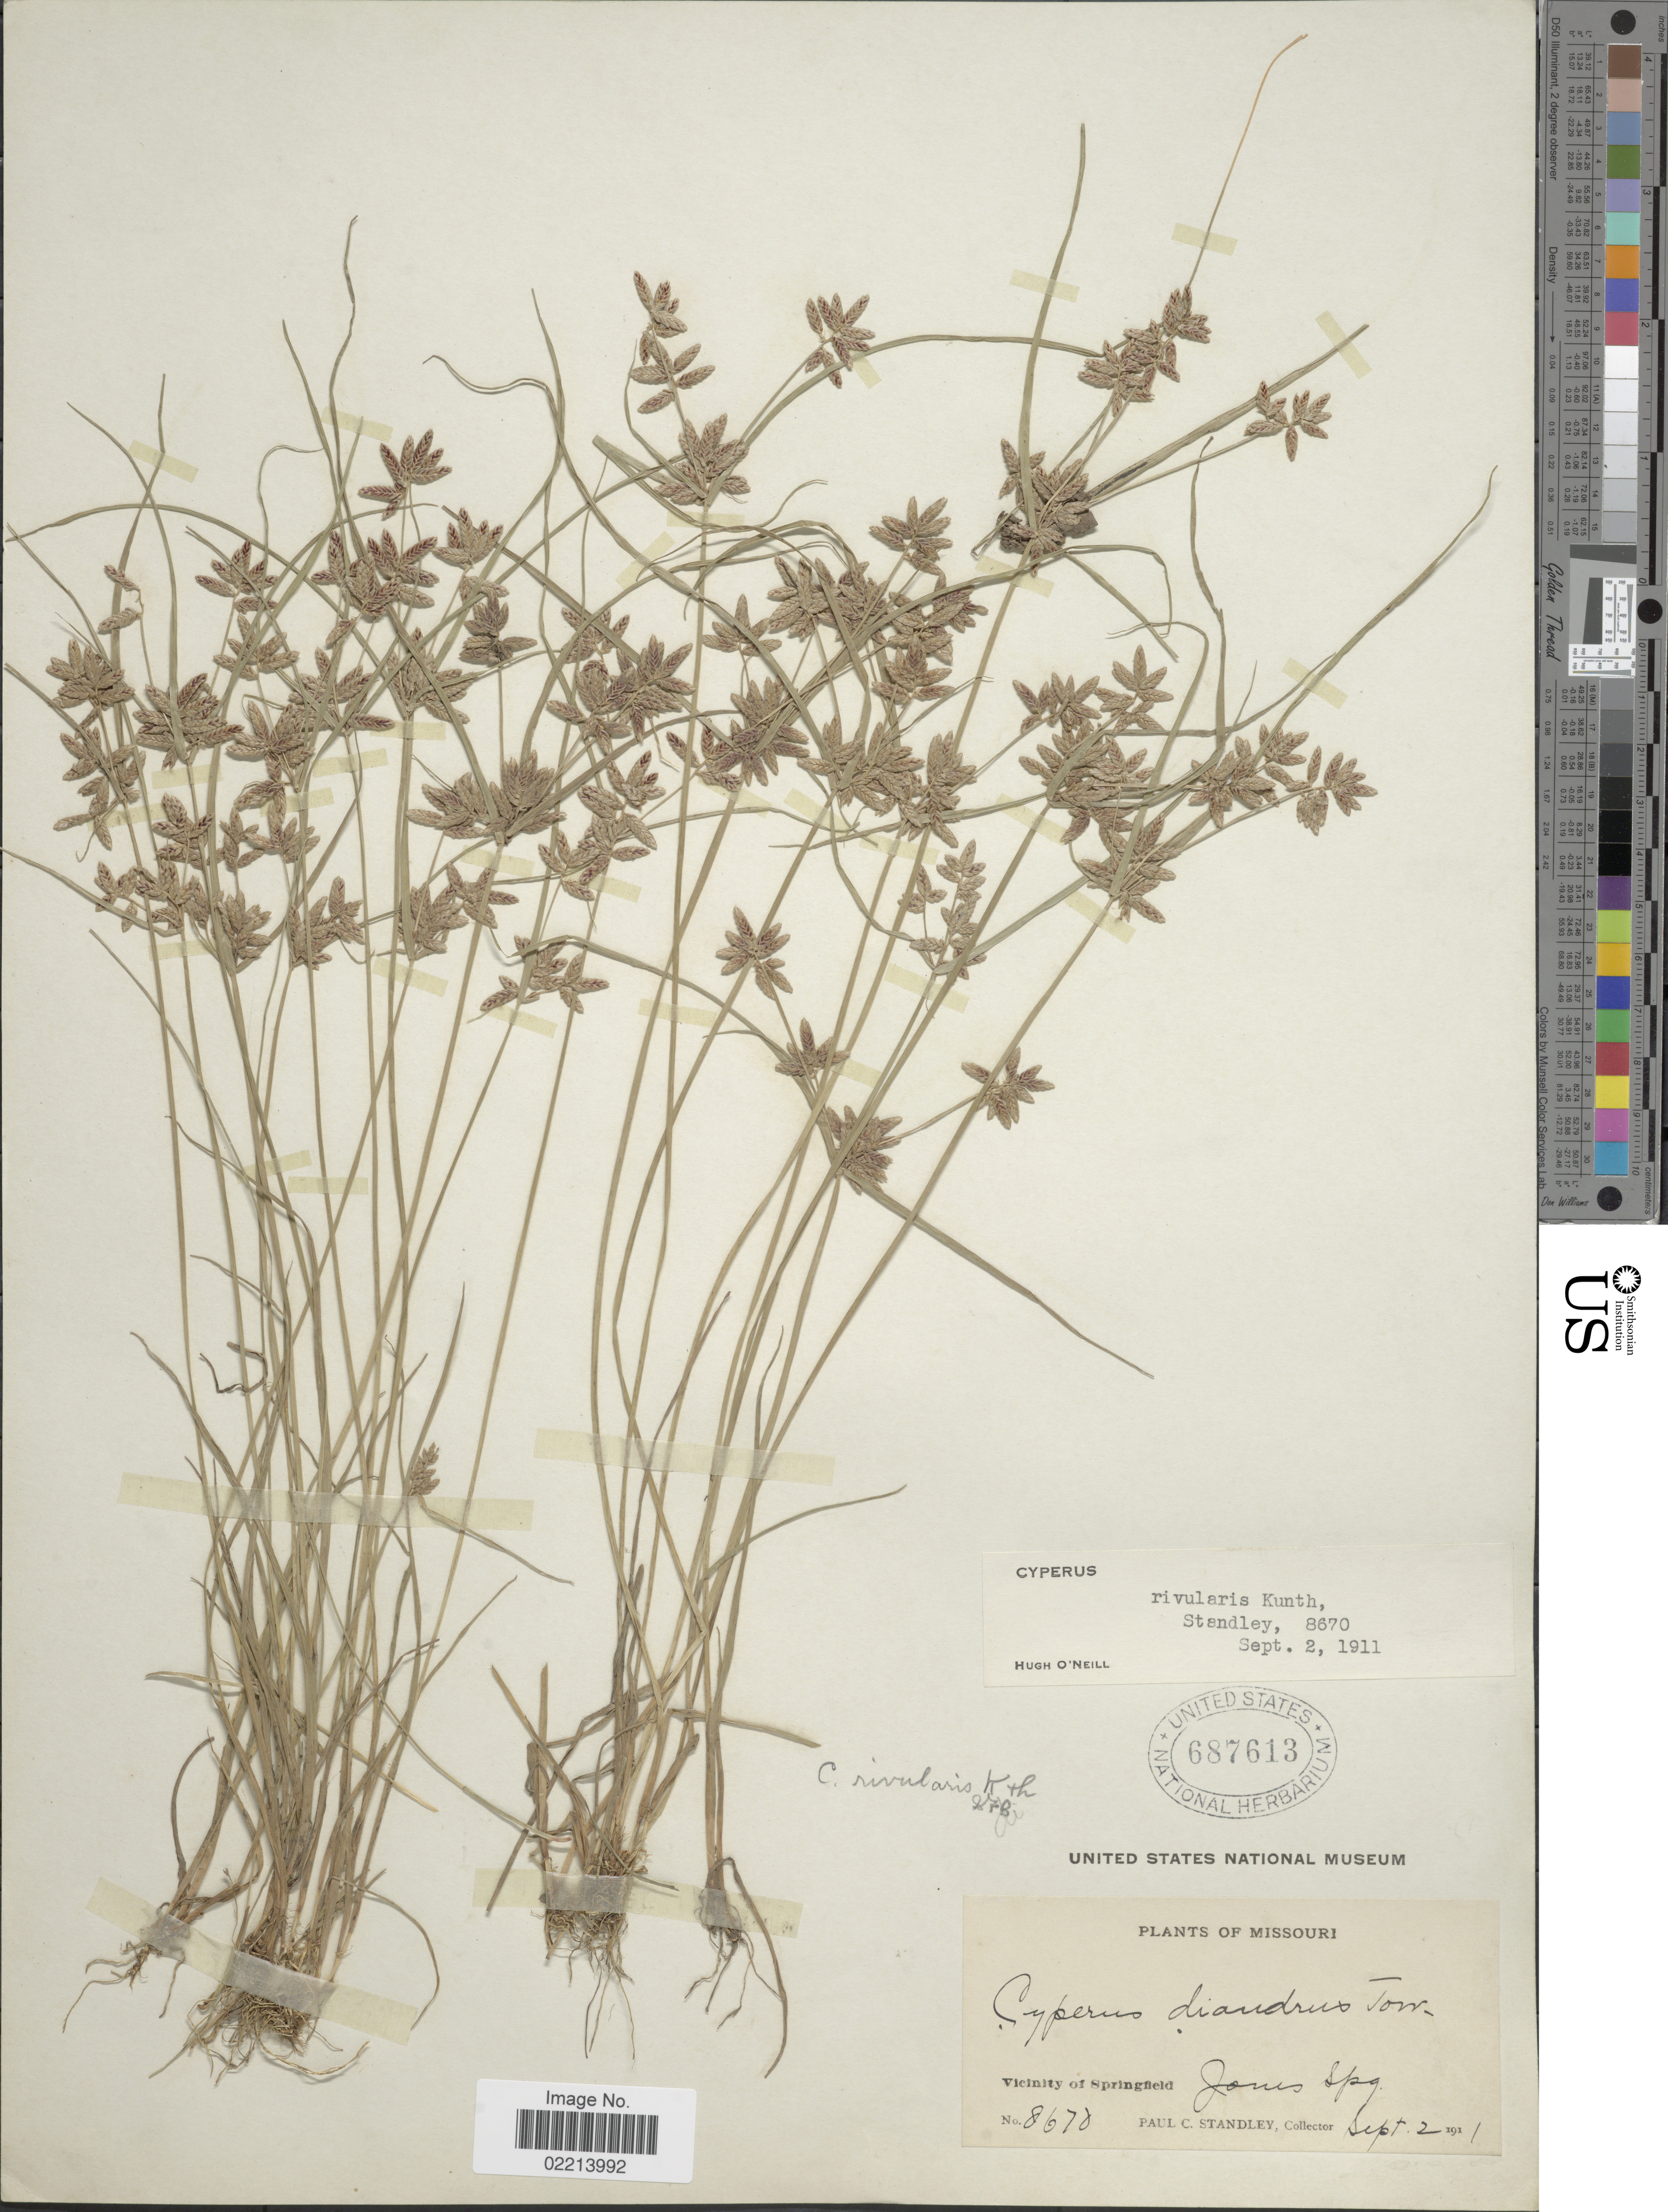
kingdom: Plantae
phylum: Tracheophyta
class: Liliopsida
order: Poales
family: Cyperaceae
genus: Cyperus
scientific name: Cyperus bipartitus Torr.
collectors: P. C. Standley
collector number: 8670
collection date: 1911-09-02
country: United States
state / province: Missouri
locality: Vicinity of Springfield, Jones Spg.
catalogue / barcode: US 687613